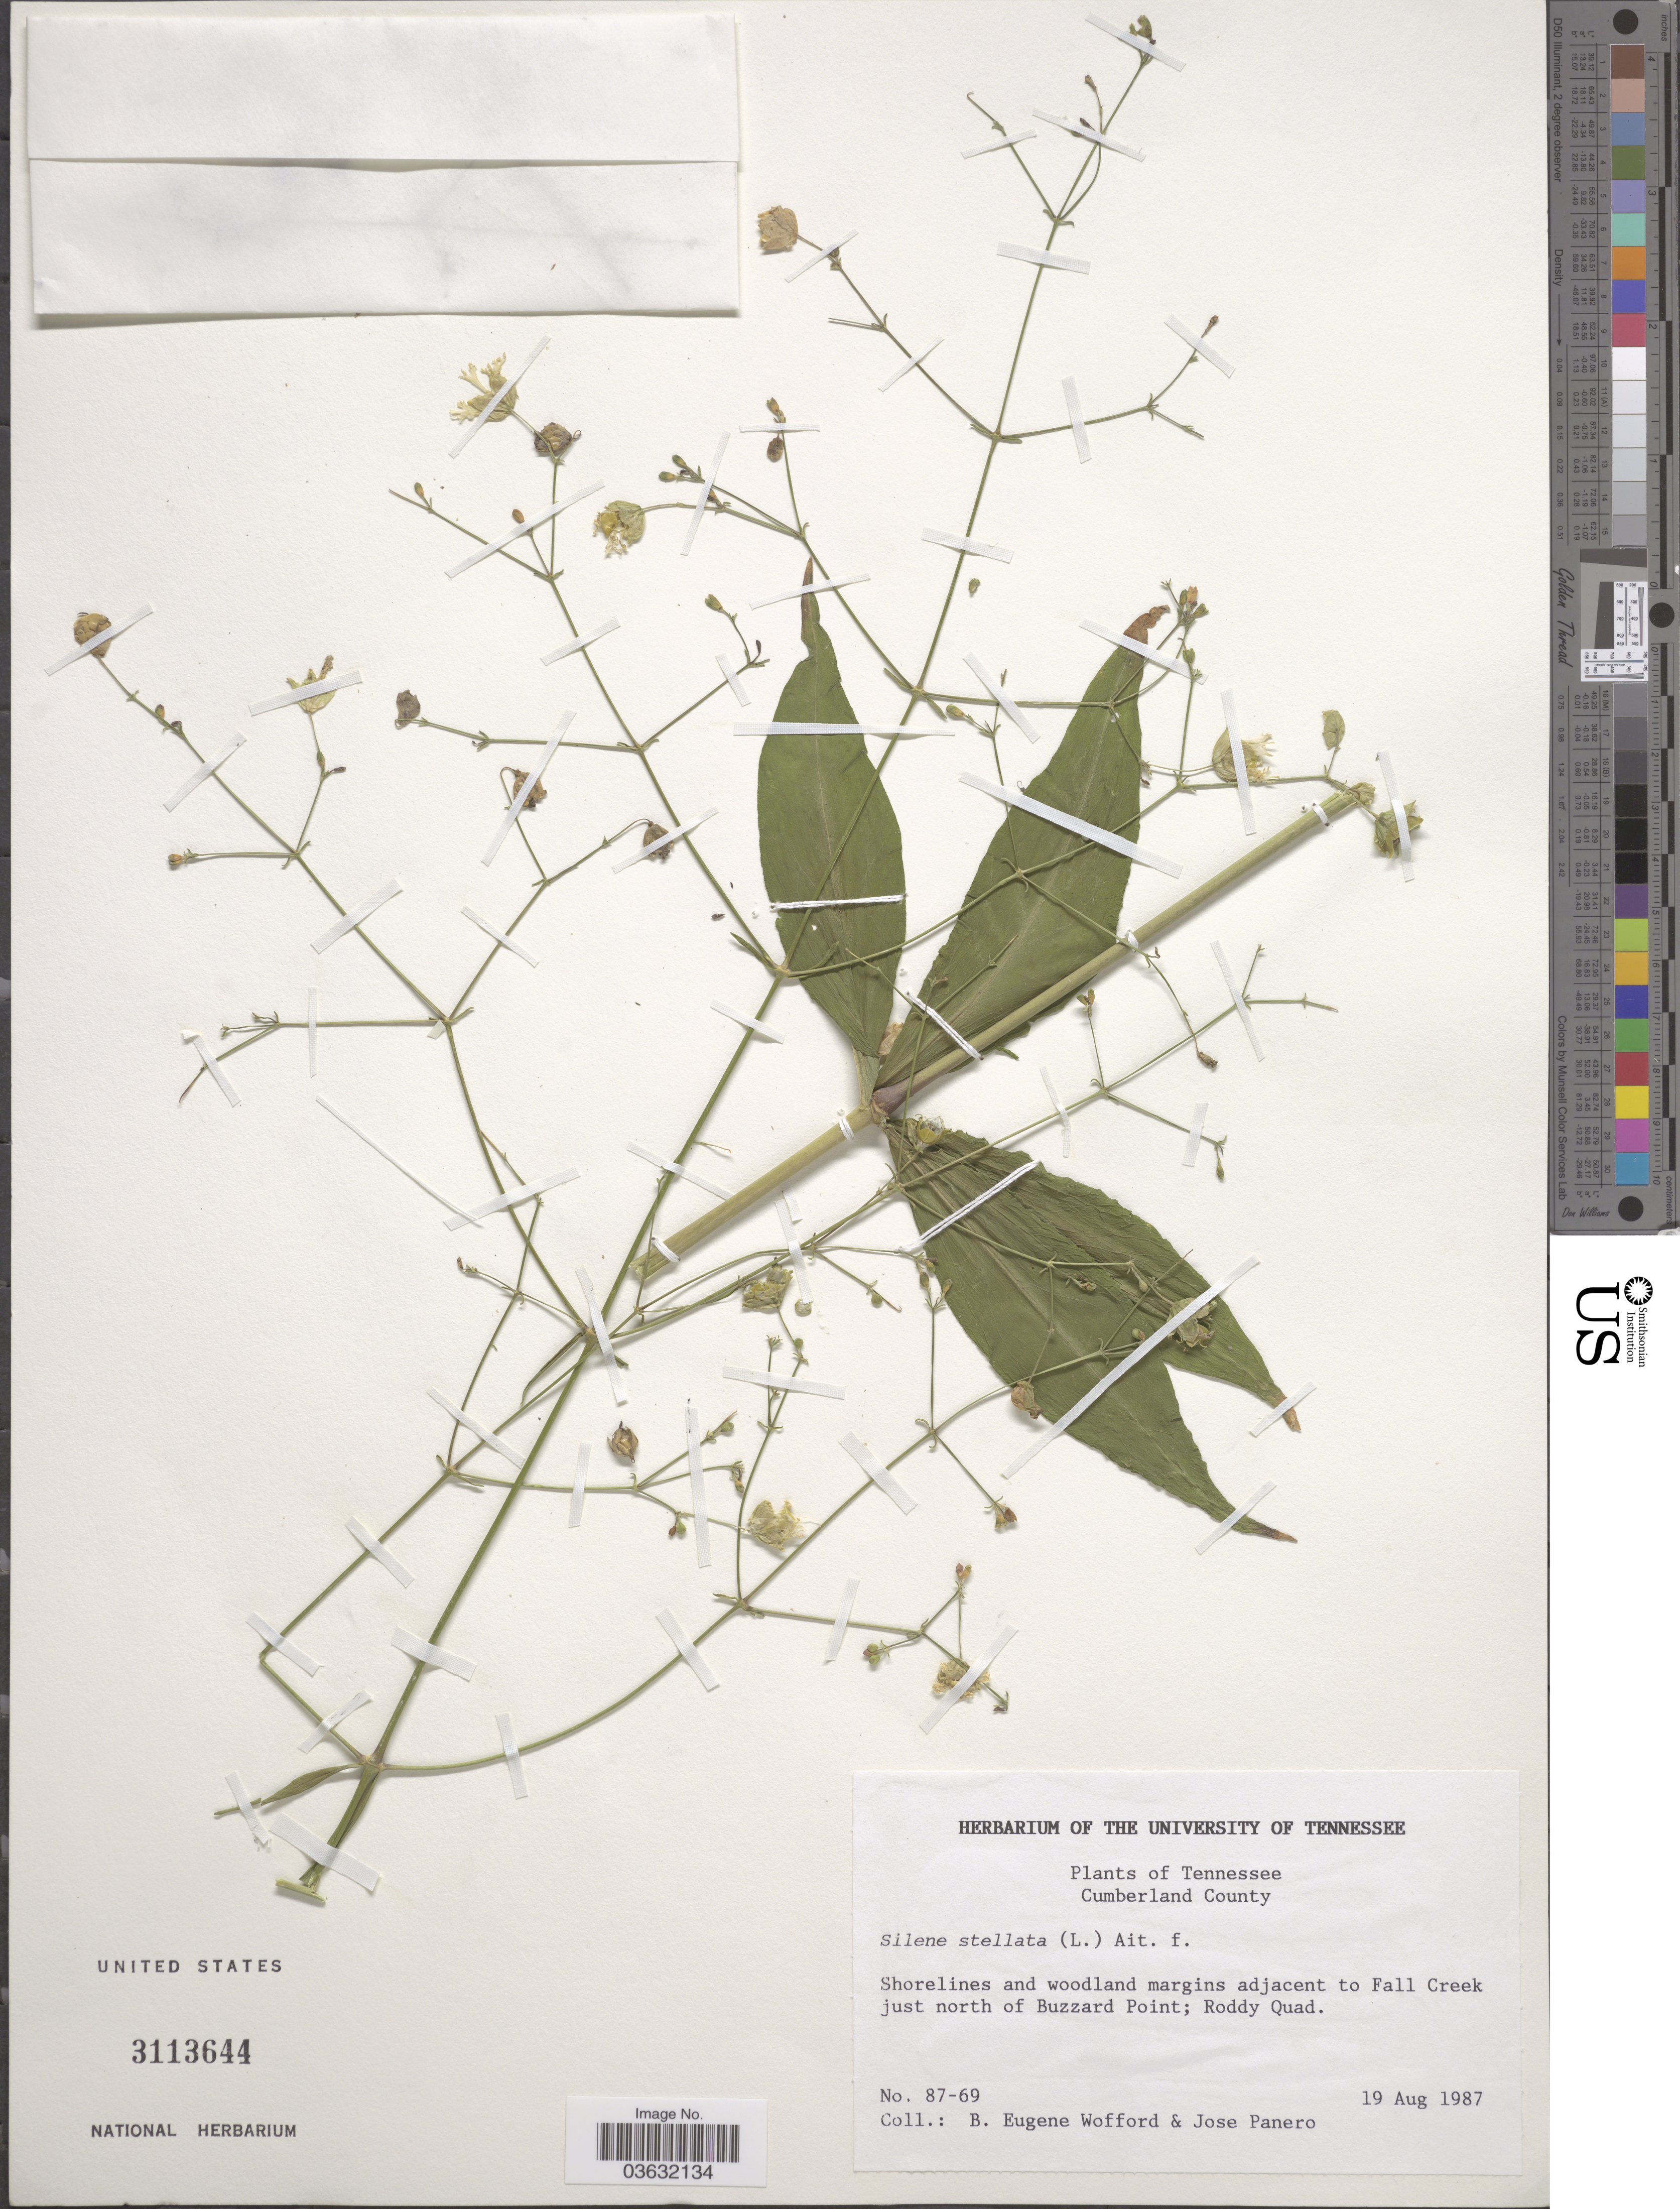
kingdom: Plantae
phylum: Tracheophyta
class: Magnoliopsida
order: Caryophyllales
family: Caryophyllaceae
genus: Silene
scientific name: Silene stellata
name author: (L.) Coyte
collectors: B. Wofford & J. L. Panero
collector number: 87-69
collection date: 1987-08-19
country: United States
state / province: Tennessee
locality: Cumberland County. Shorelines and woodland margins adjacent to Fall Creek just north of Buzzard Point; Roddy Quad.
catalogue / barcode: US 3113644